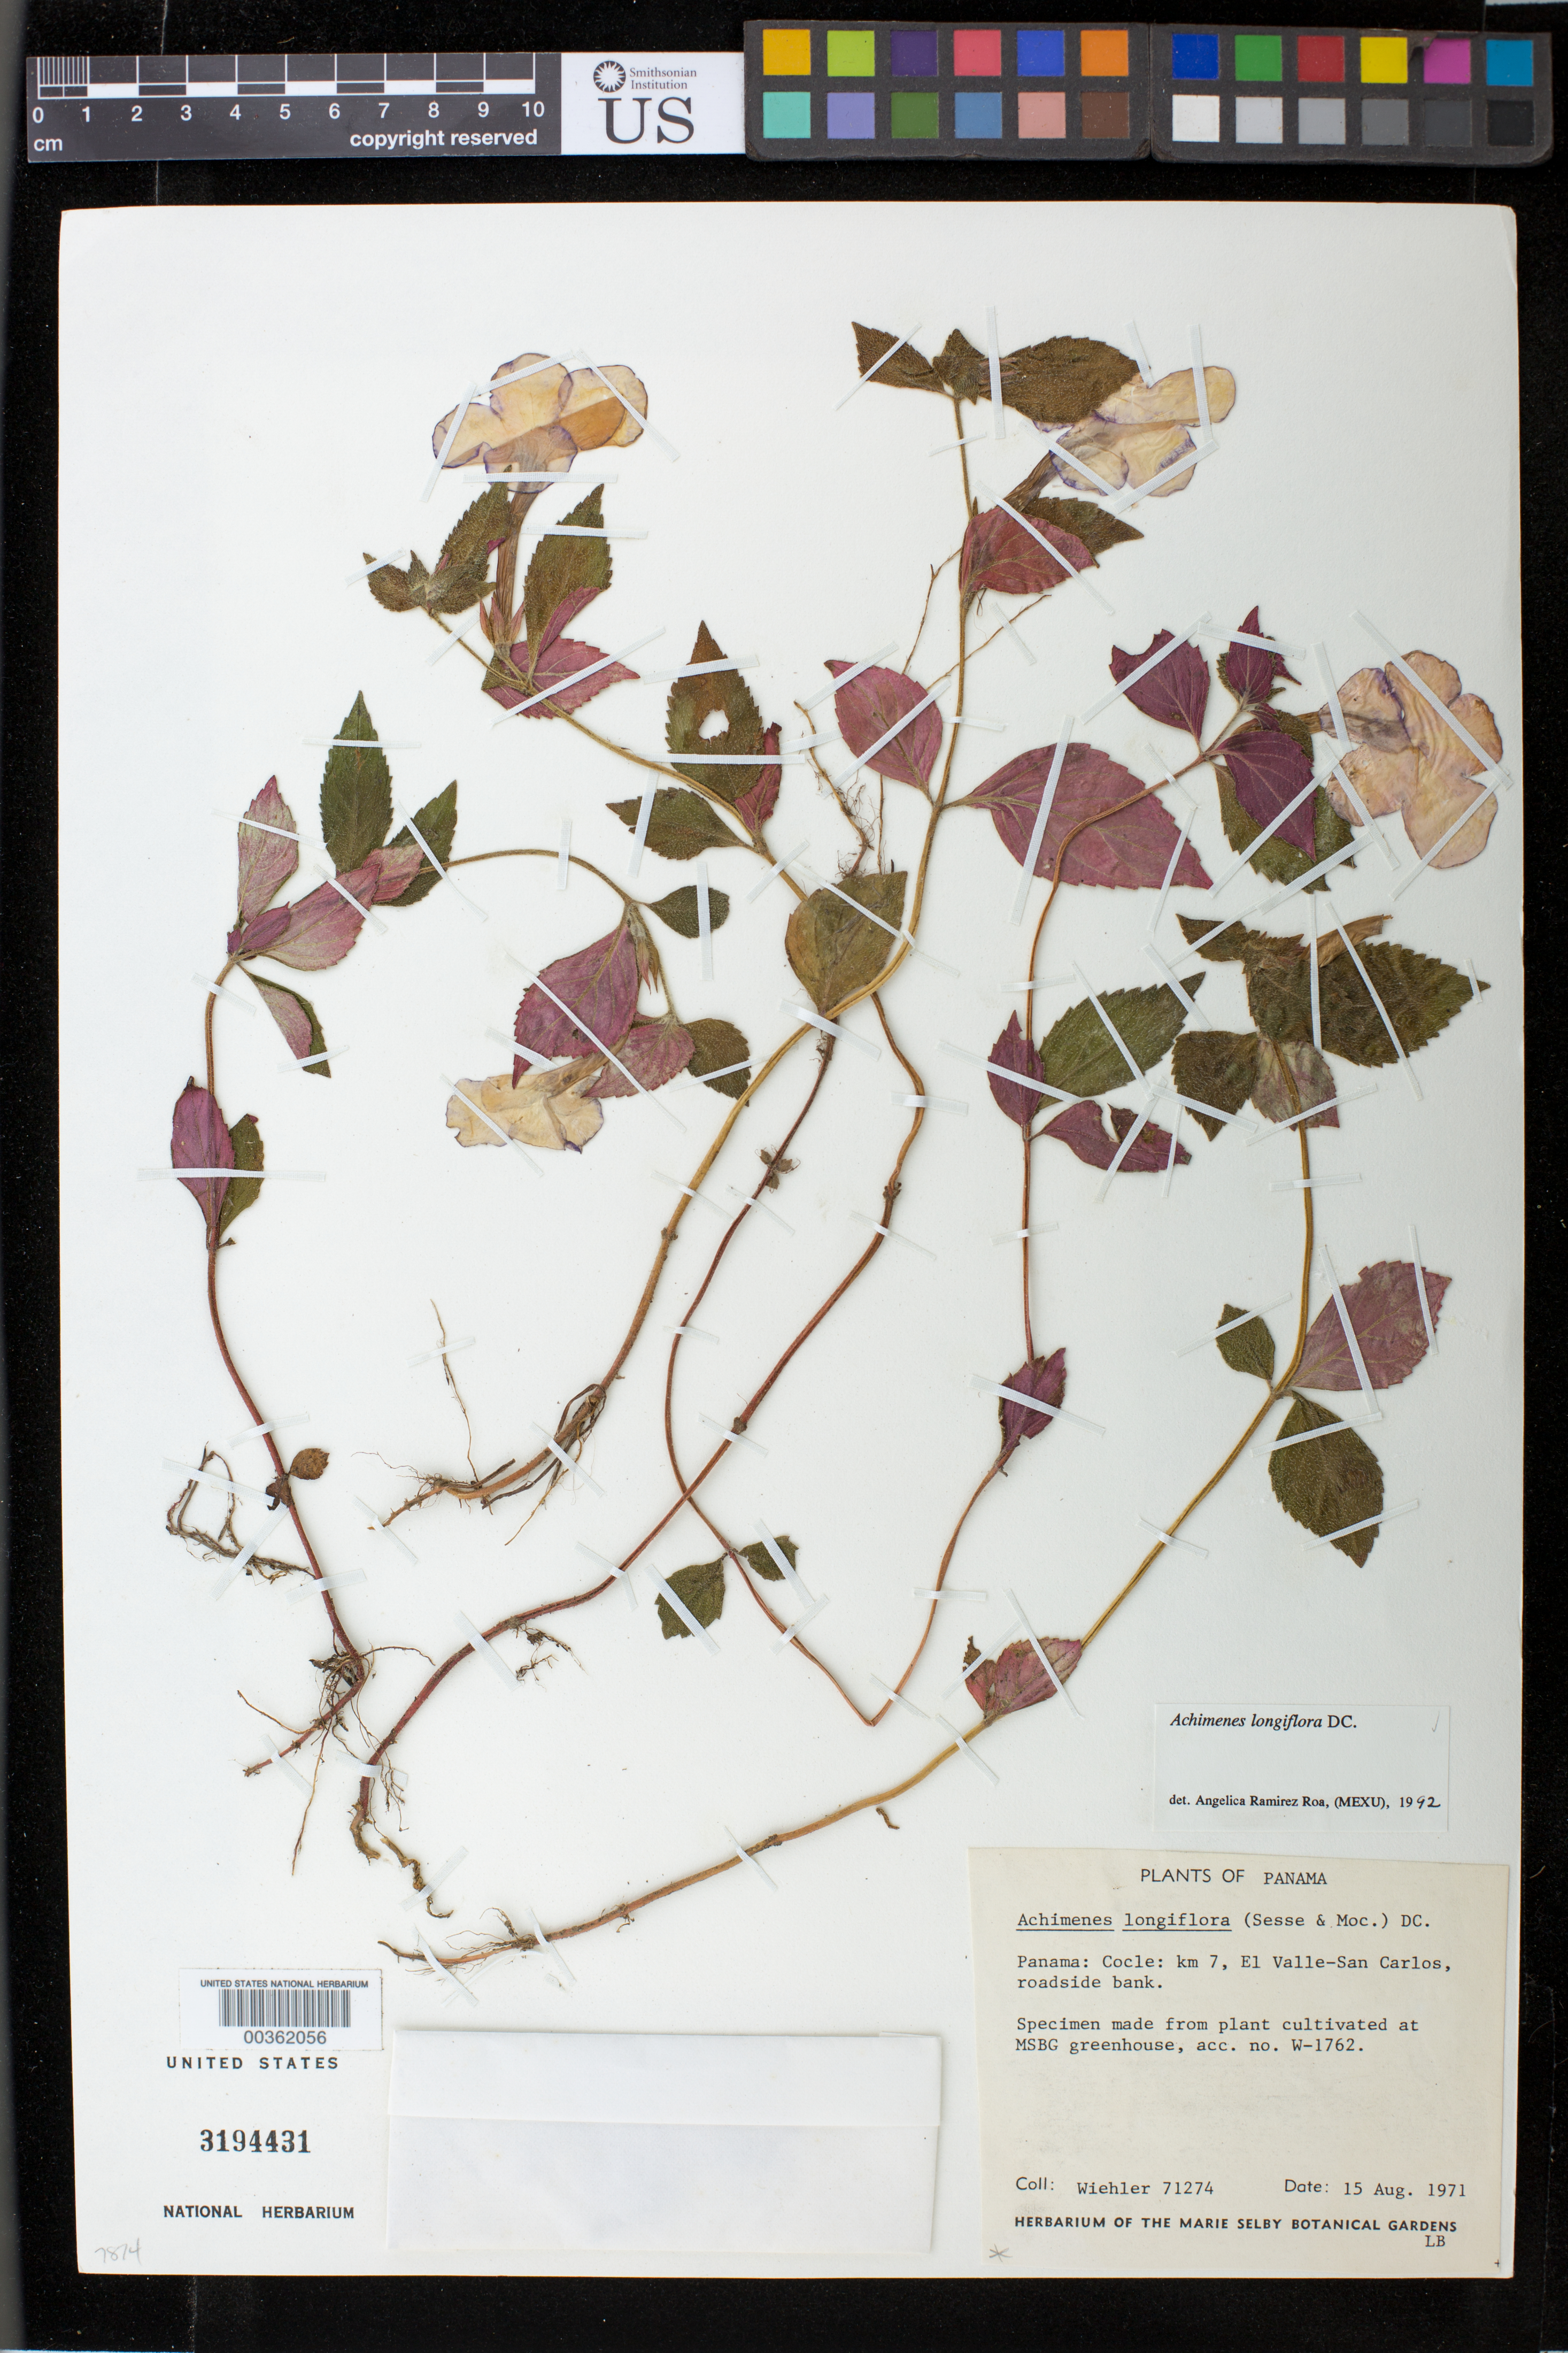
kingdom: Plantae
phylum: Tracheophyta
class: Magnoliopsida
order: Lamiales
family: Gesneriaceae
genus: Achimenes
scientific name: Achimenes longiflora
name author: DC.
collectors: H. J. Wiehler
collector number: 71274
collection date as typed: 15 Aug 1971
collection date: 1971-08-15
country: Panama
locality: Wild collection data: Panama, Cocle, km 7, El Valle - San Carlos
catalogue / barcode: US 3194431